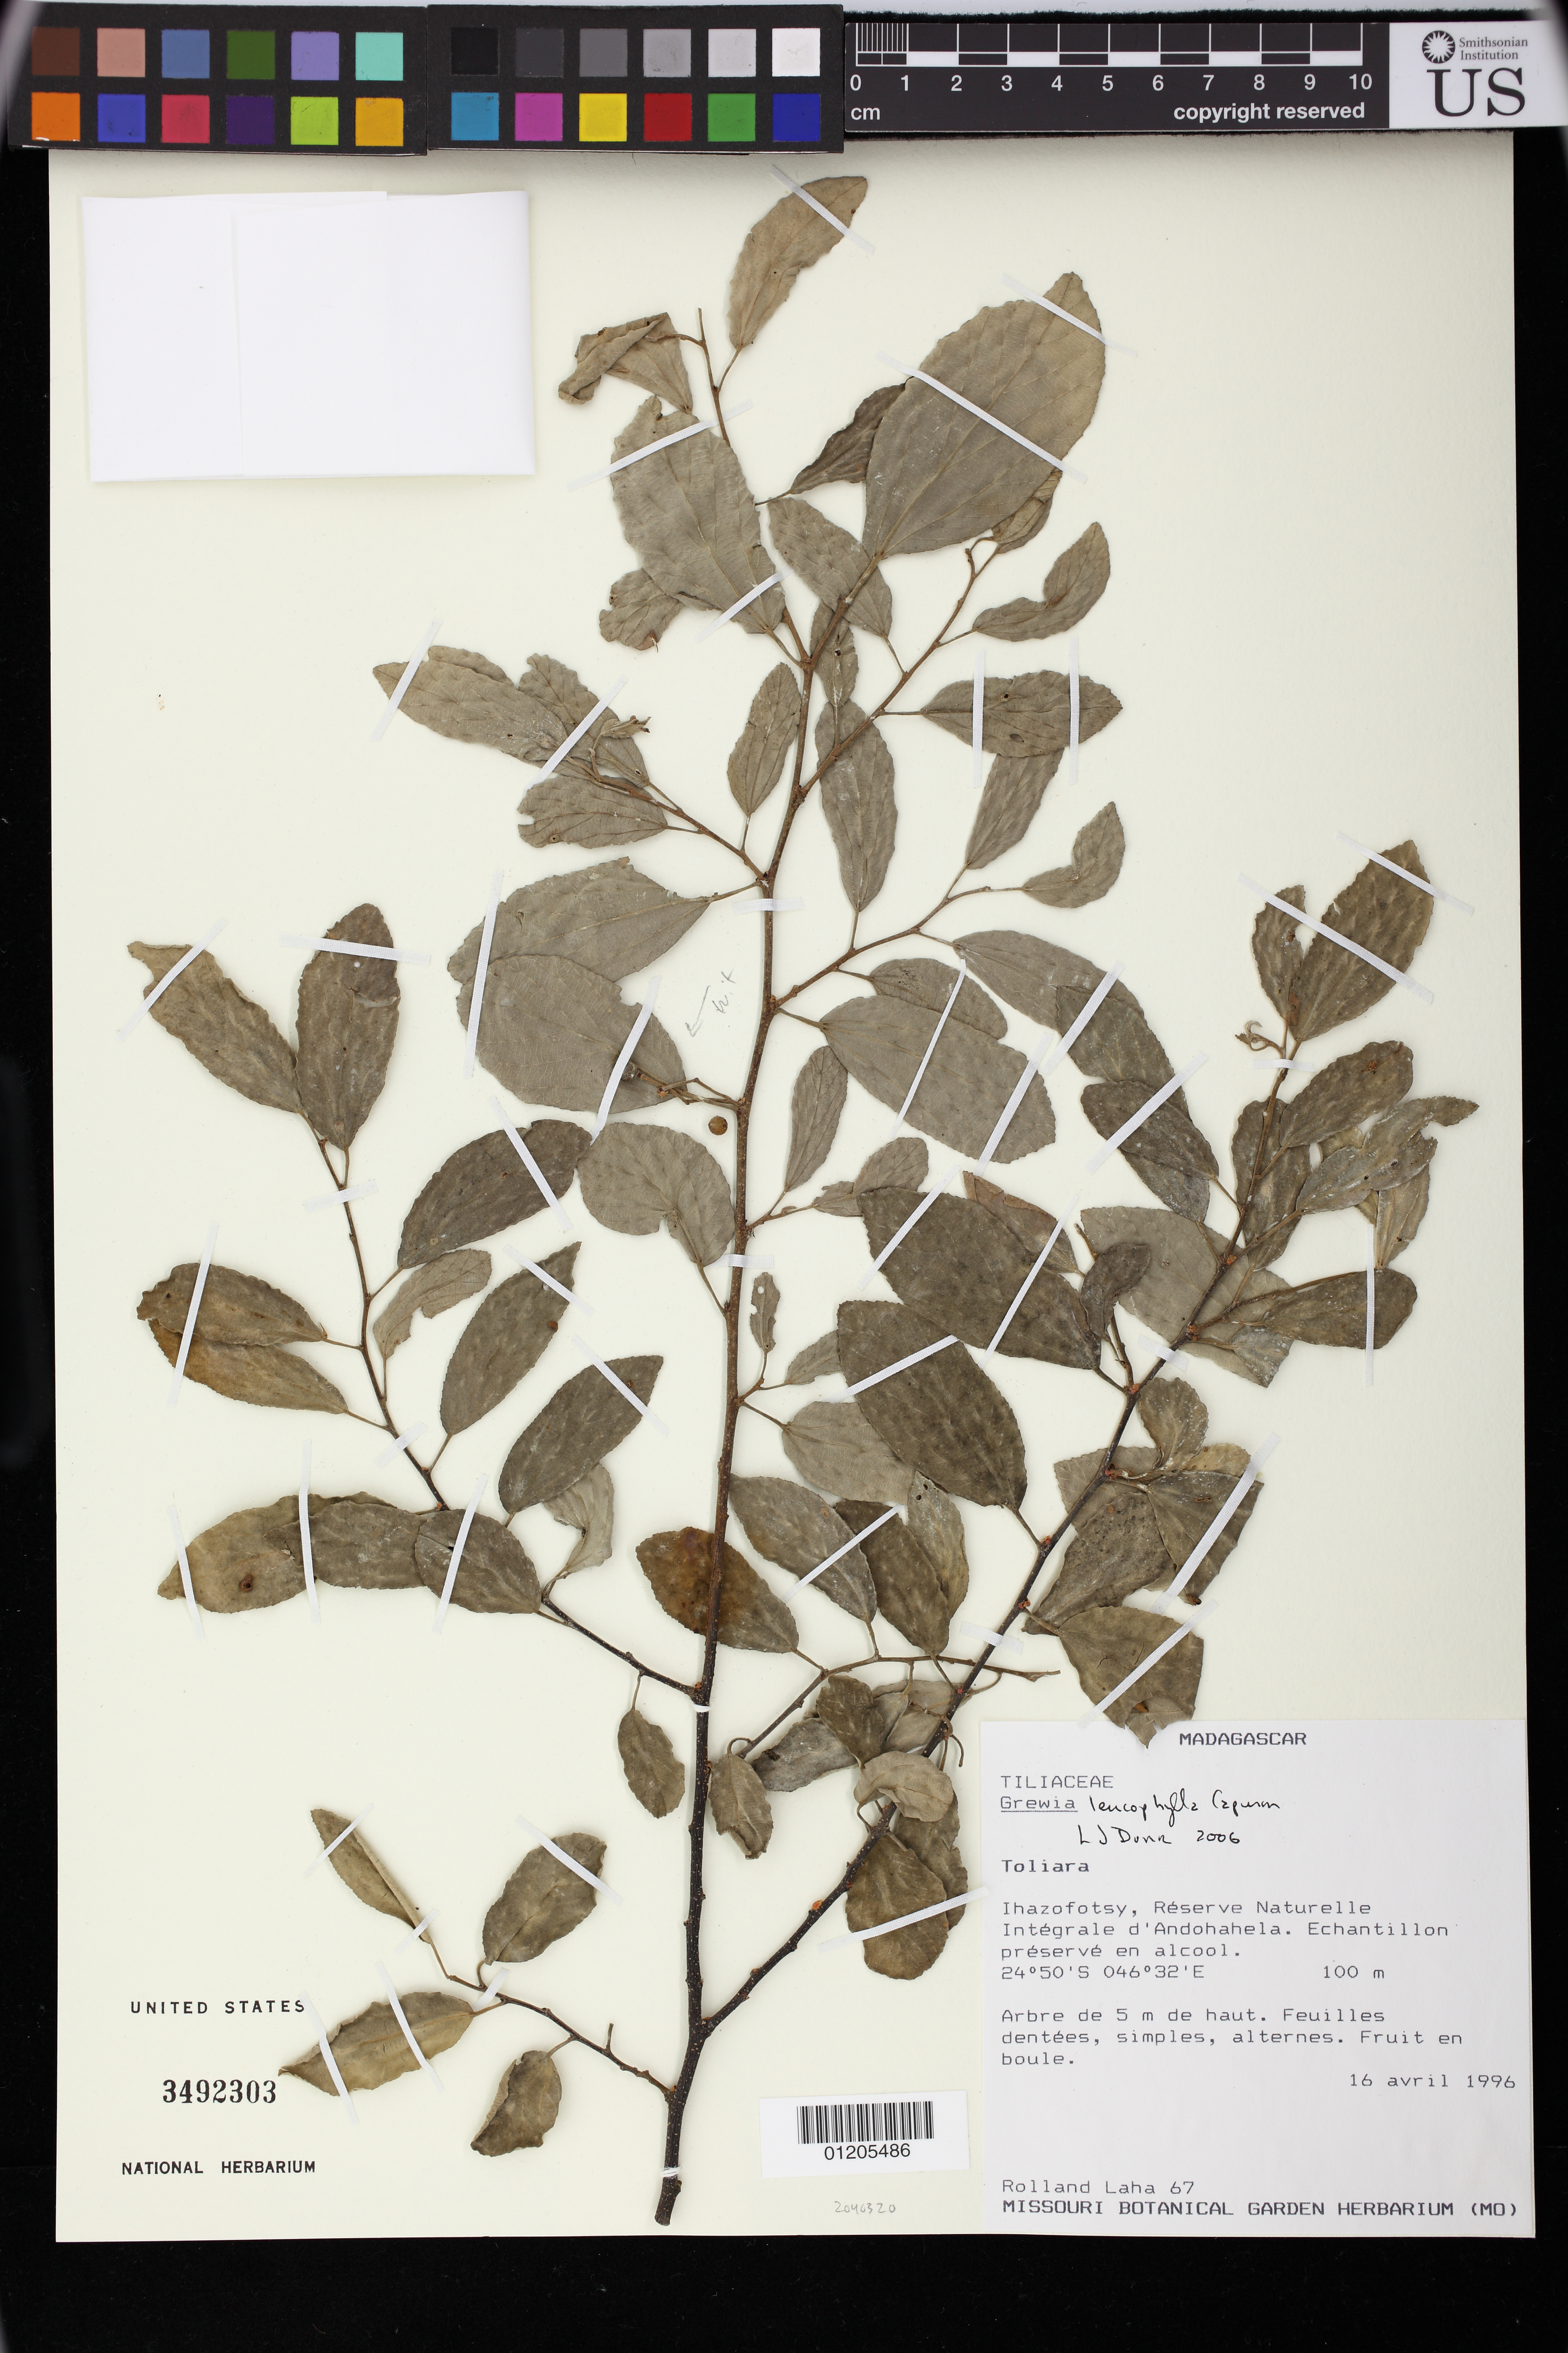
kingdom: Plantae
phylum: Tracheophyta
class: Magnoliopsida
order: Malvales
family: Malvaceae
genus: Grewia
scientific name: Grewia leucophylla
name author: Capuron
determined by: Dorr, Laurence J., Curator (BOT), Smithsonian Institution - National Museum of Natural History (UNITED STATES)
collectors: R. Laha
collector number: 67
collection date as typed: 16 Apr 1996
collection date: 1996-04-16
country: Madagascar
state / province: Anosy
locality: Toliara. Ihazofotsy, Reserve Naturelle Integrale d'Andohahela.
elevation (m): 100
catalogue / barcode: US 3492303